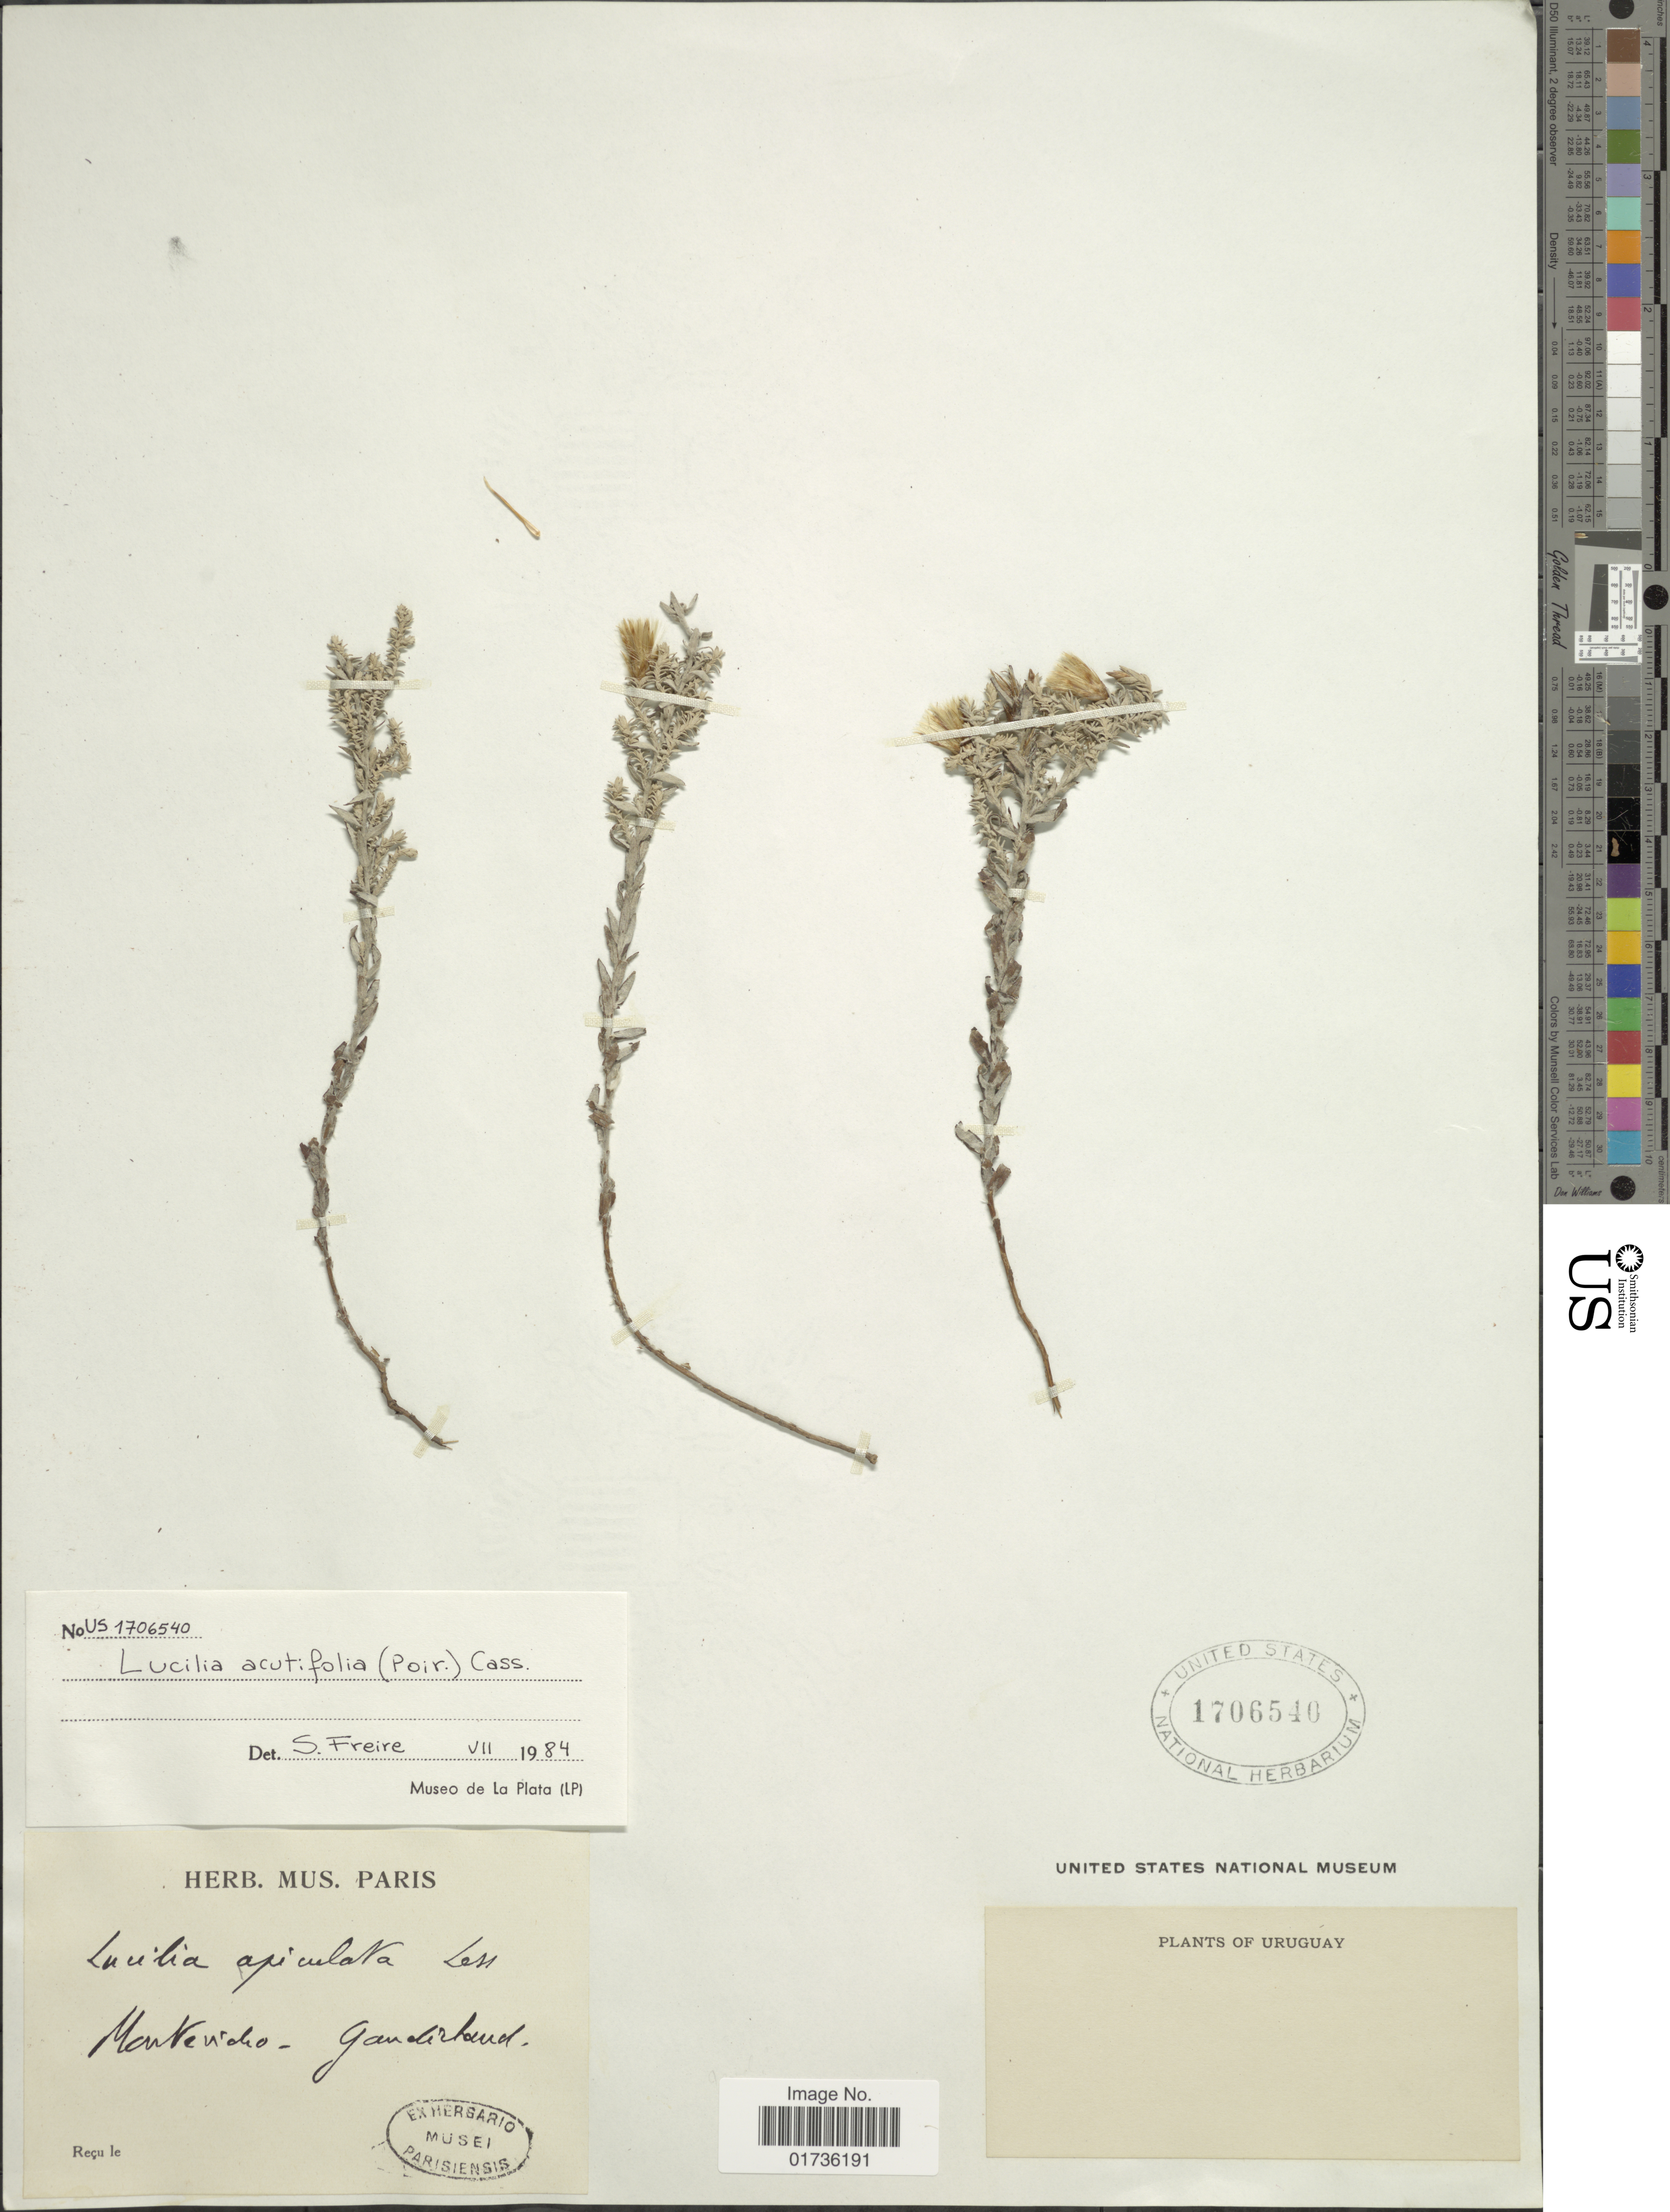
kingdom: Plantae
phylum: Tracheophyta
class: Magnoliopsida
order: Asterales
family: Asteraceae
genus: Lucilia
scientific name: Lucilia acutifolia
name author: (Poir.) Cass.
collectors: ex herb. Mus. Paris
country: Uruguay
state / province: Montevideo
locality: Gandeiland [interpreted]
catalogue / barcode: US 1706540